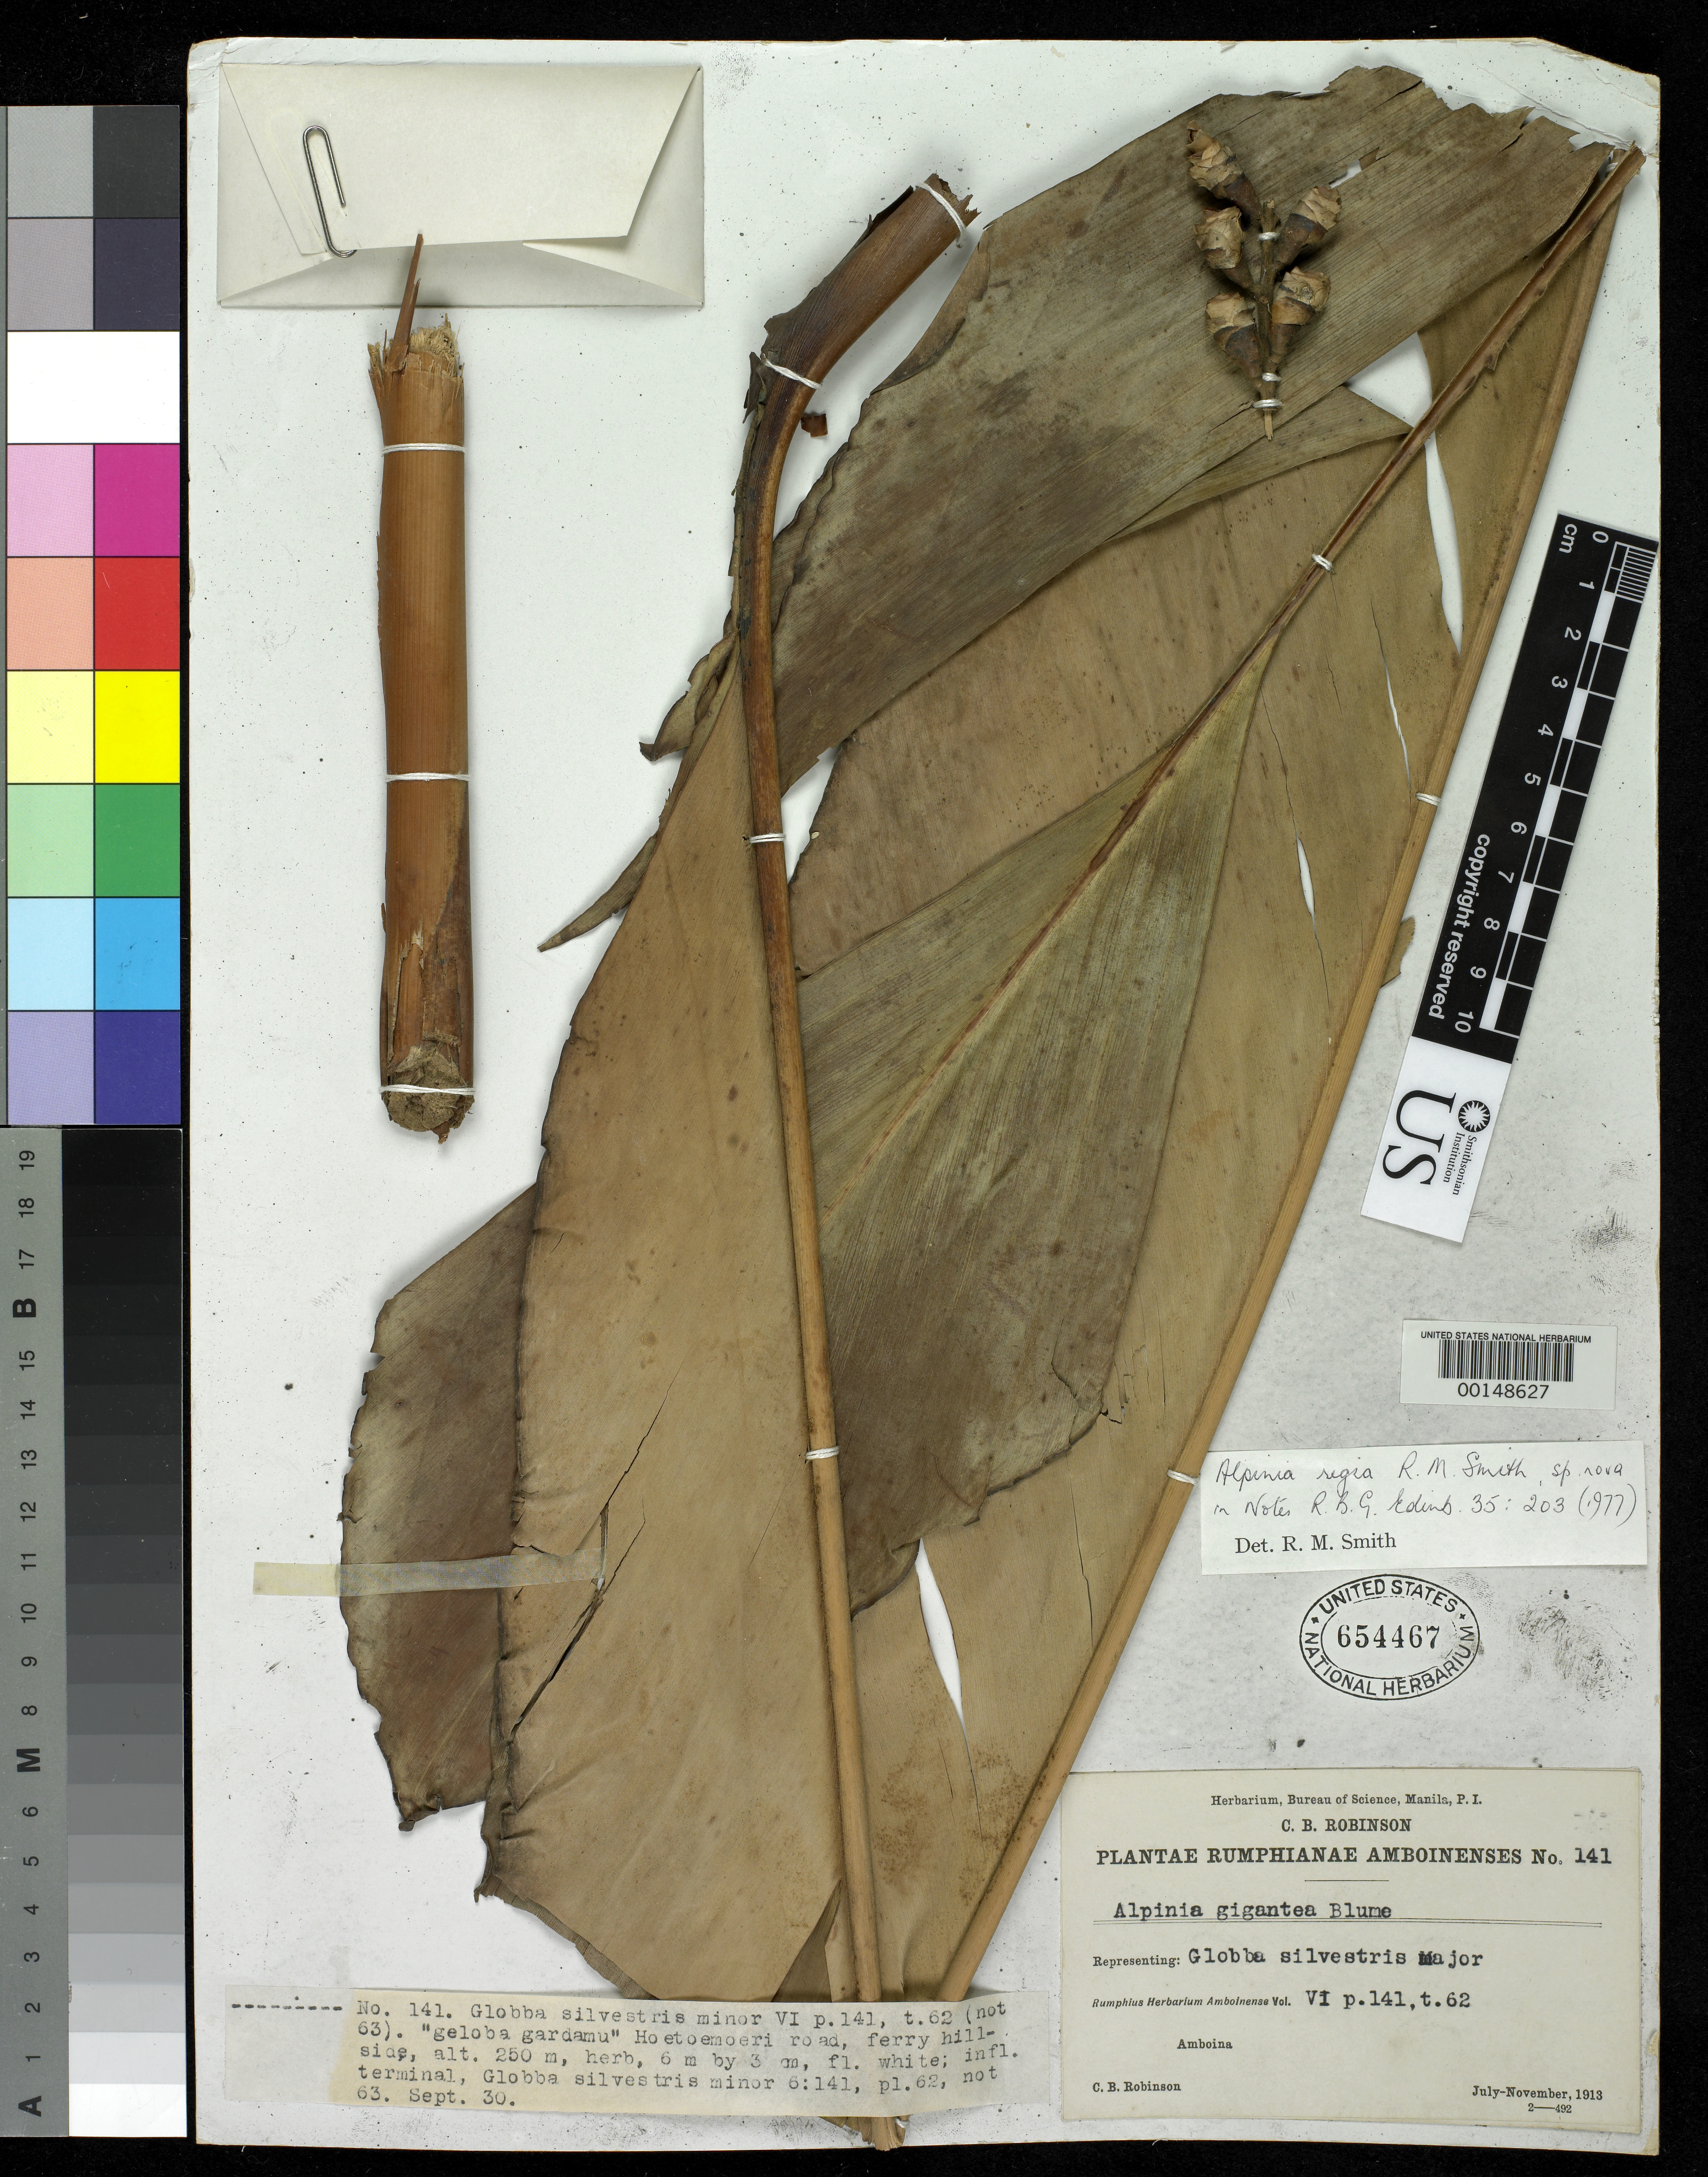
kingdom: Plantae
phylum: Tracheophyta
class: Liliopsida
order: Zingiberales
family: Zingiberaceae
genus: Alpinia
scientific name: Alpinia regia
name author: K. Heyne ex R.M. Sm.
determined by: Smith, R. M.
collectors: C. Robinson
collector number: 141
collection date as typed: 30 Sep 1913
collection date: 1913-09-30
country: Indonesia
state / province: Maluku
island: Amboina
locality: Ex herbarium, bureau of science, manila p.i. [Moluccas]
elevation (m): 250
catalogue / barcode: US 654467